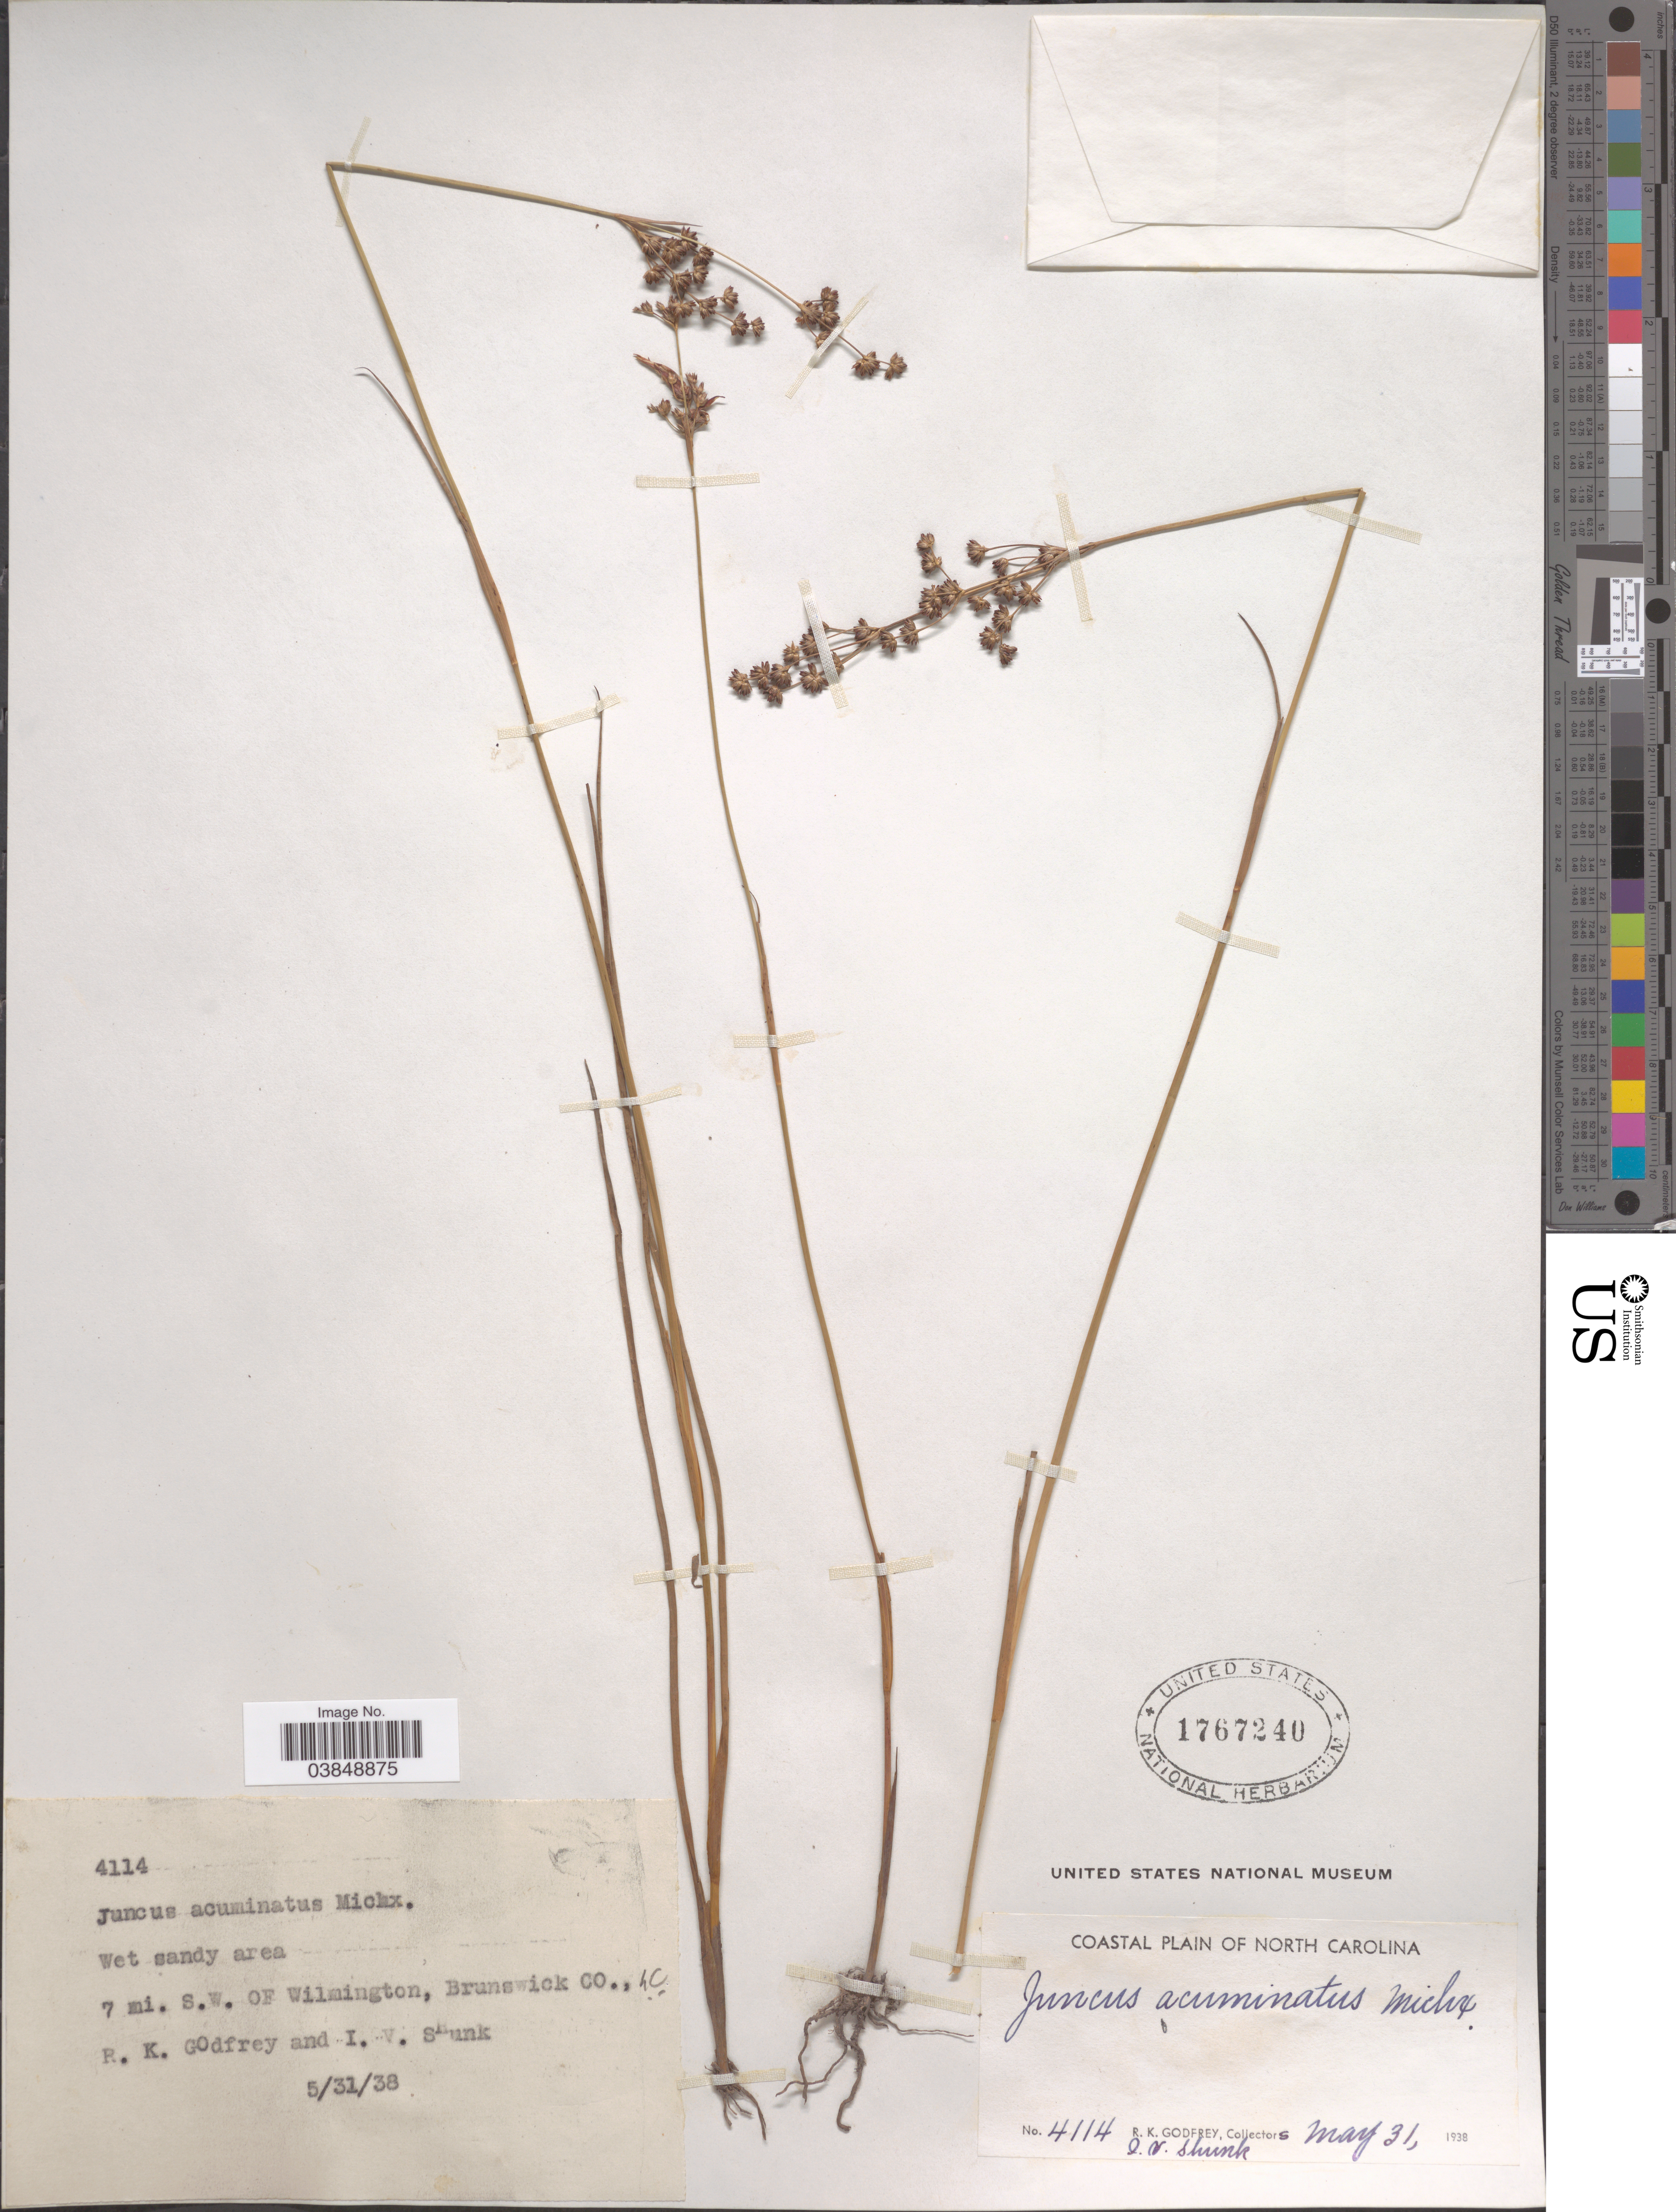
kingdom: Plantae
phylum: Tracheophyta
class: Liliopsida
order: Poales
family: Juncaceae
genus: Juncus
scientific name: Juncus acuminatus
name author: Michx.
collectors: R. K. Godfrey & I. Shunk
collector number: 4114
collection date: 1938-05-31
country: United States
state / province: North Carolina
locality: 7 mi. S.W. of Wilmington, Brunswick Co. Coastal Plain of North Carolina.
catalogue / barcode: US 1767240